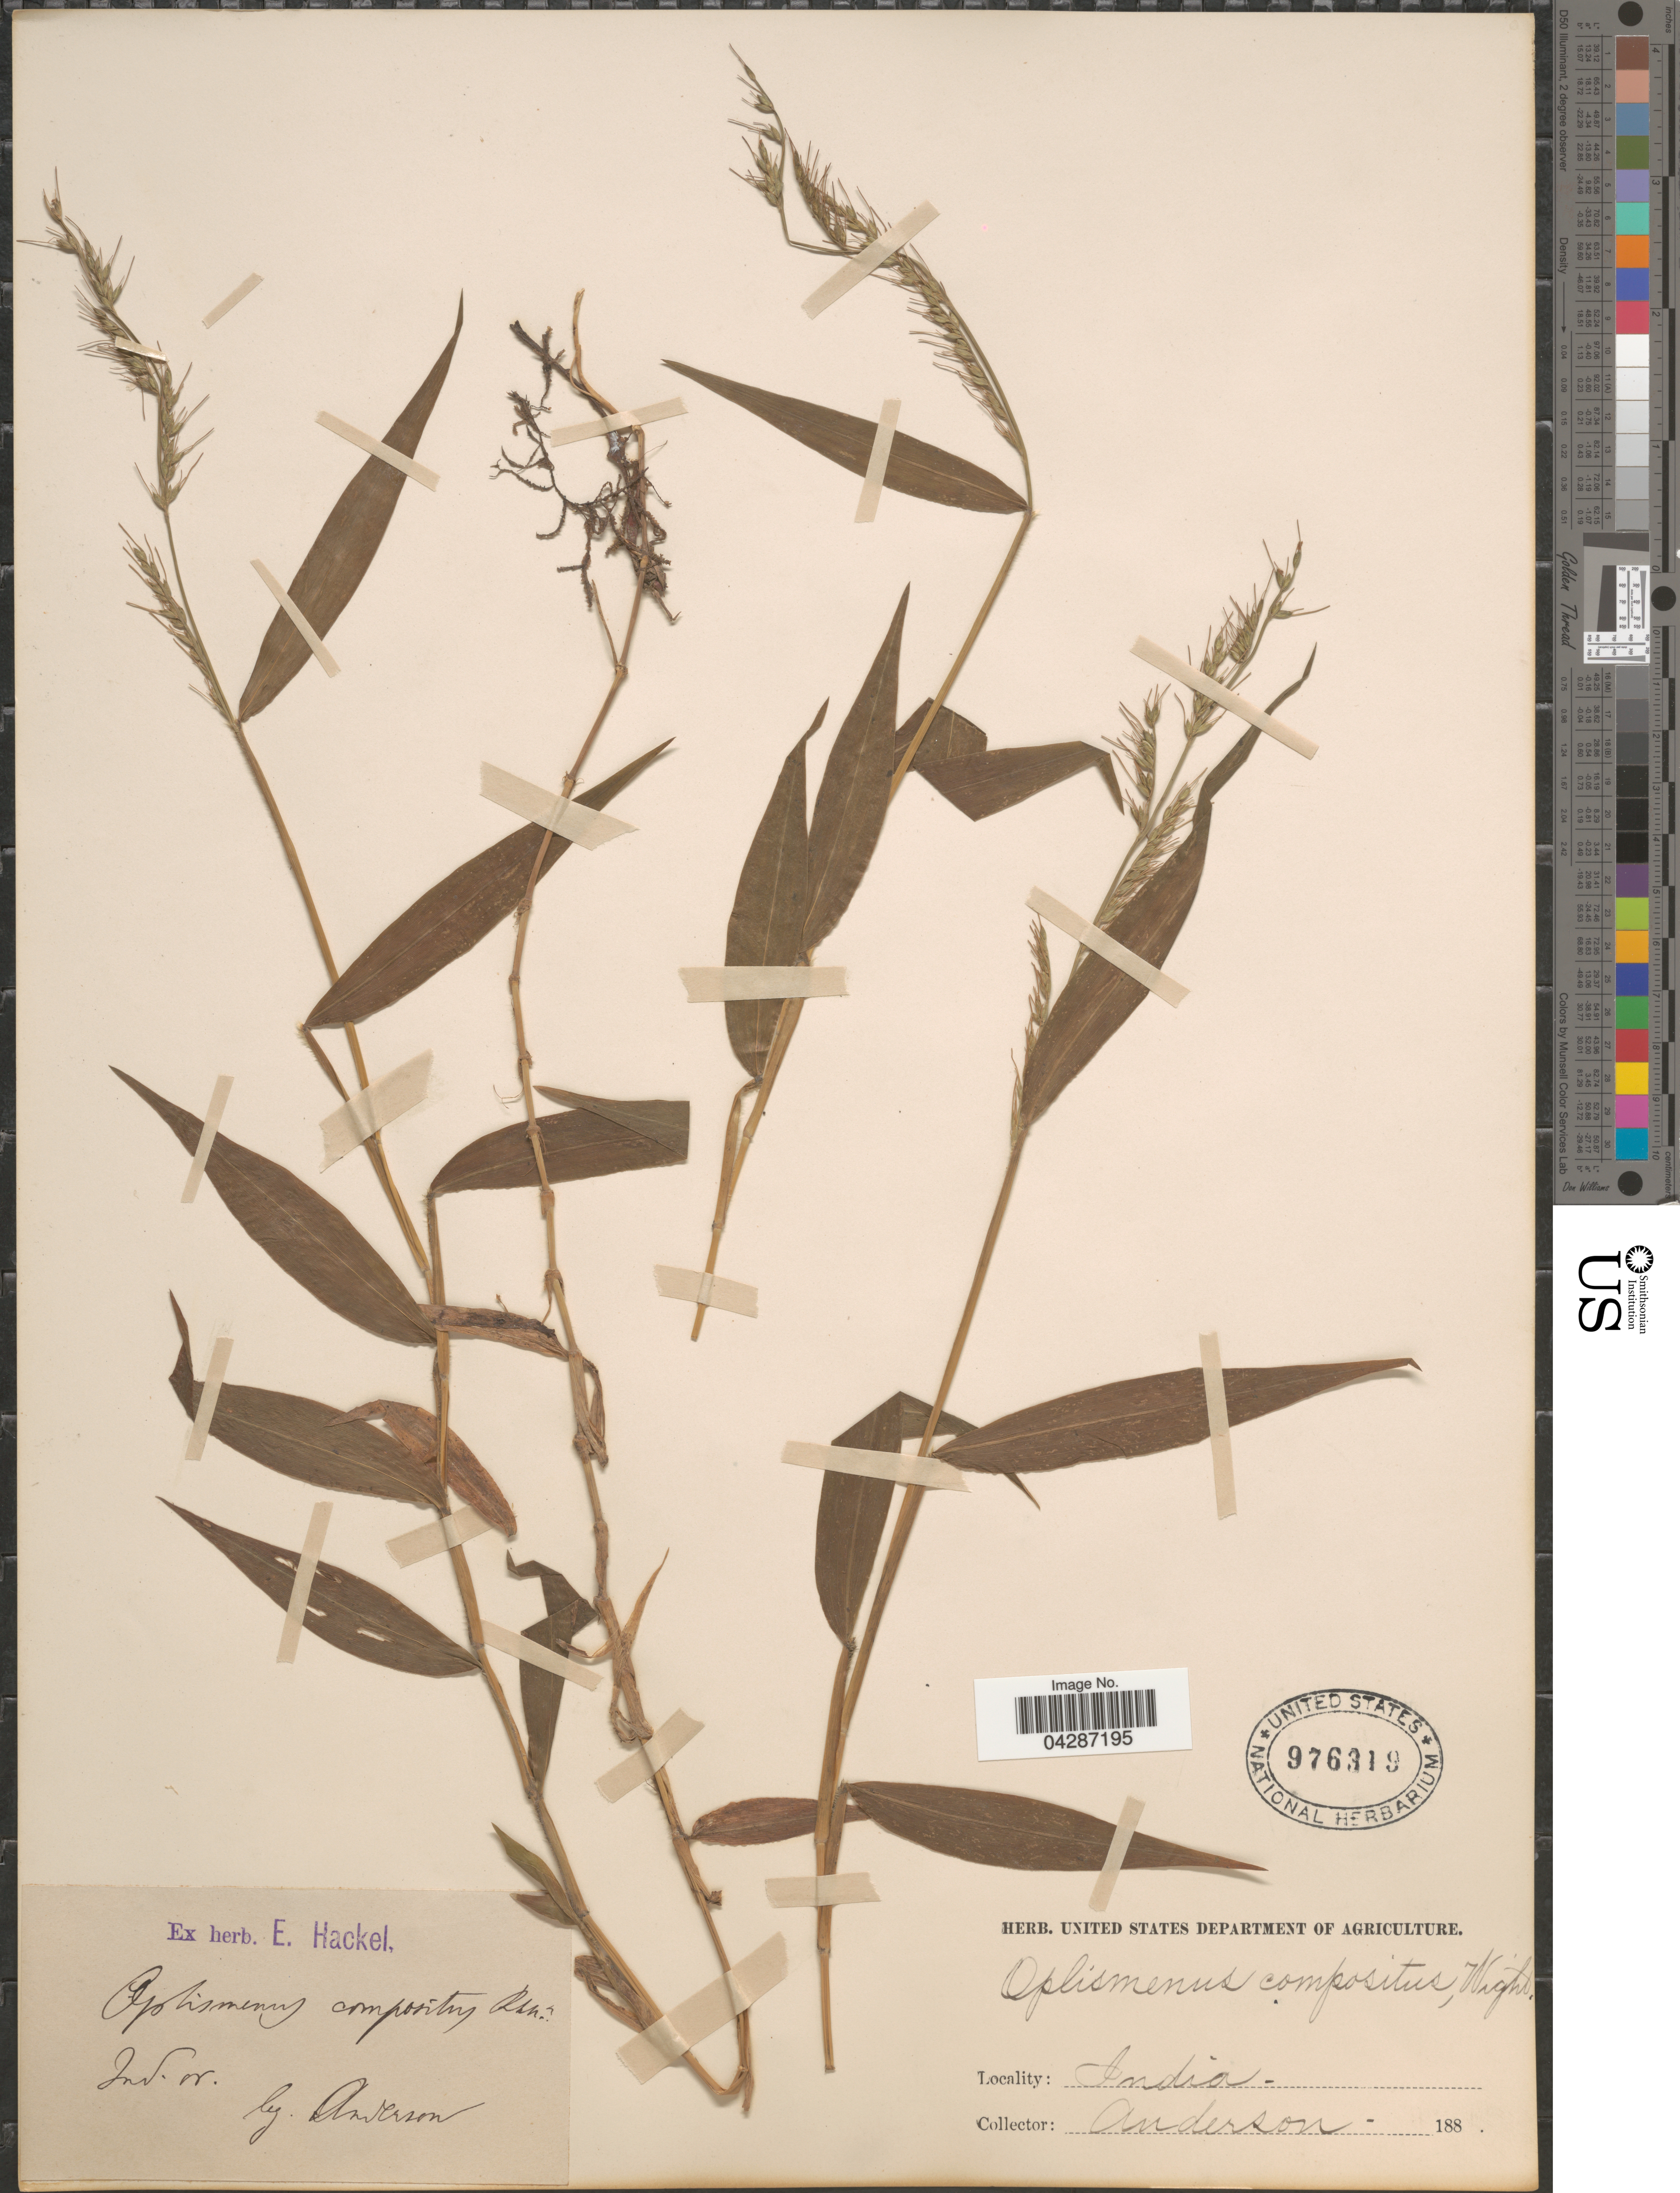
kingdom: Plantae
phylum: Tracheophyta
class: Liliopsida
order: Poales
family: Poaceae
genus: Oplismenus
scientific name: Oplismenus compositus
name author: (L.) P. Beauv.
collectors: -- Anderson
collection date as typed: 188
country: India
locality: Ind. or.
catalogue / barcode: US 976319